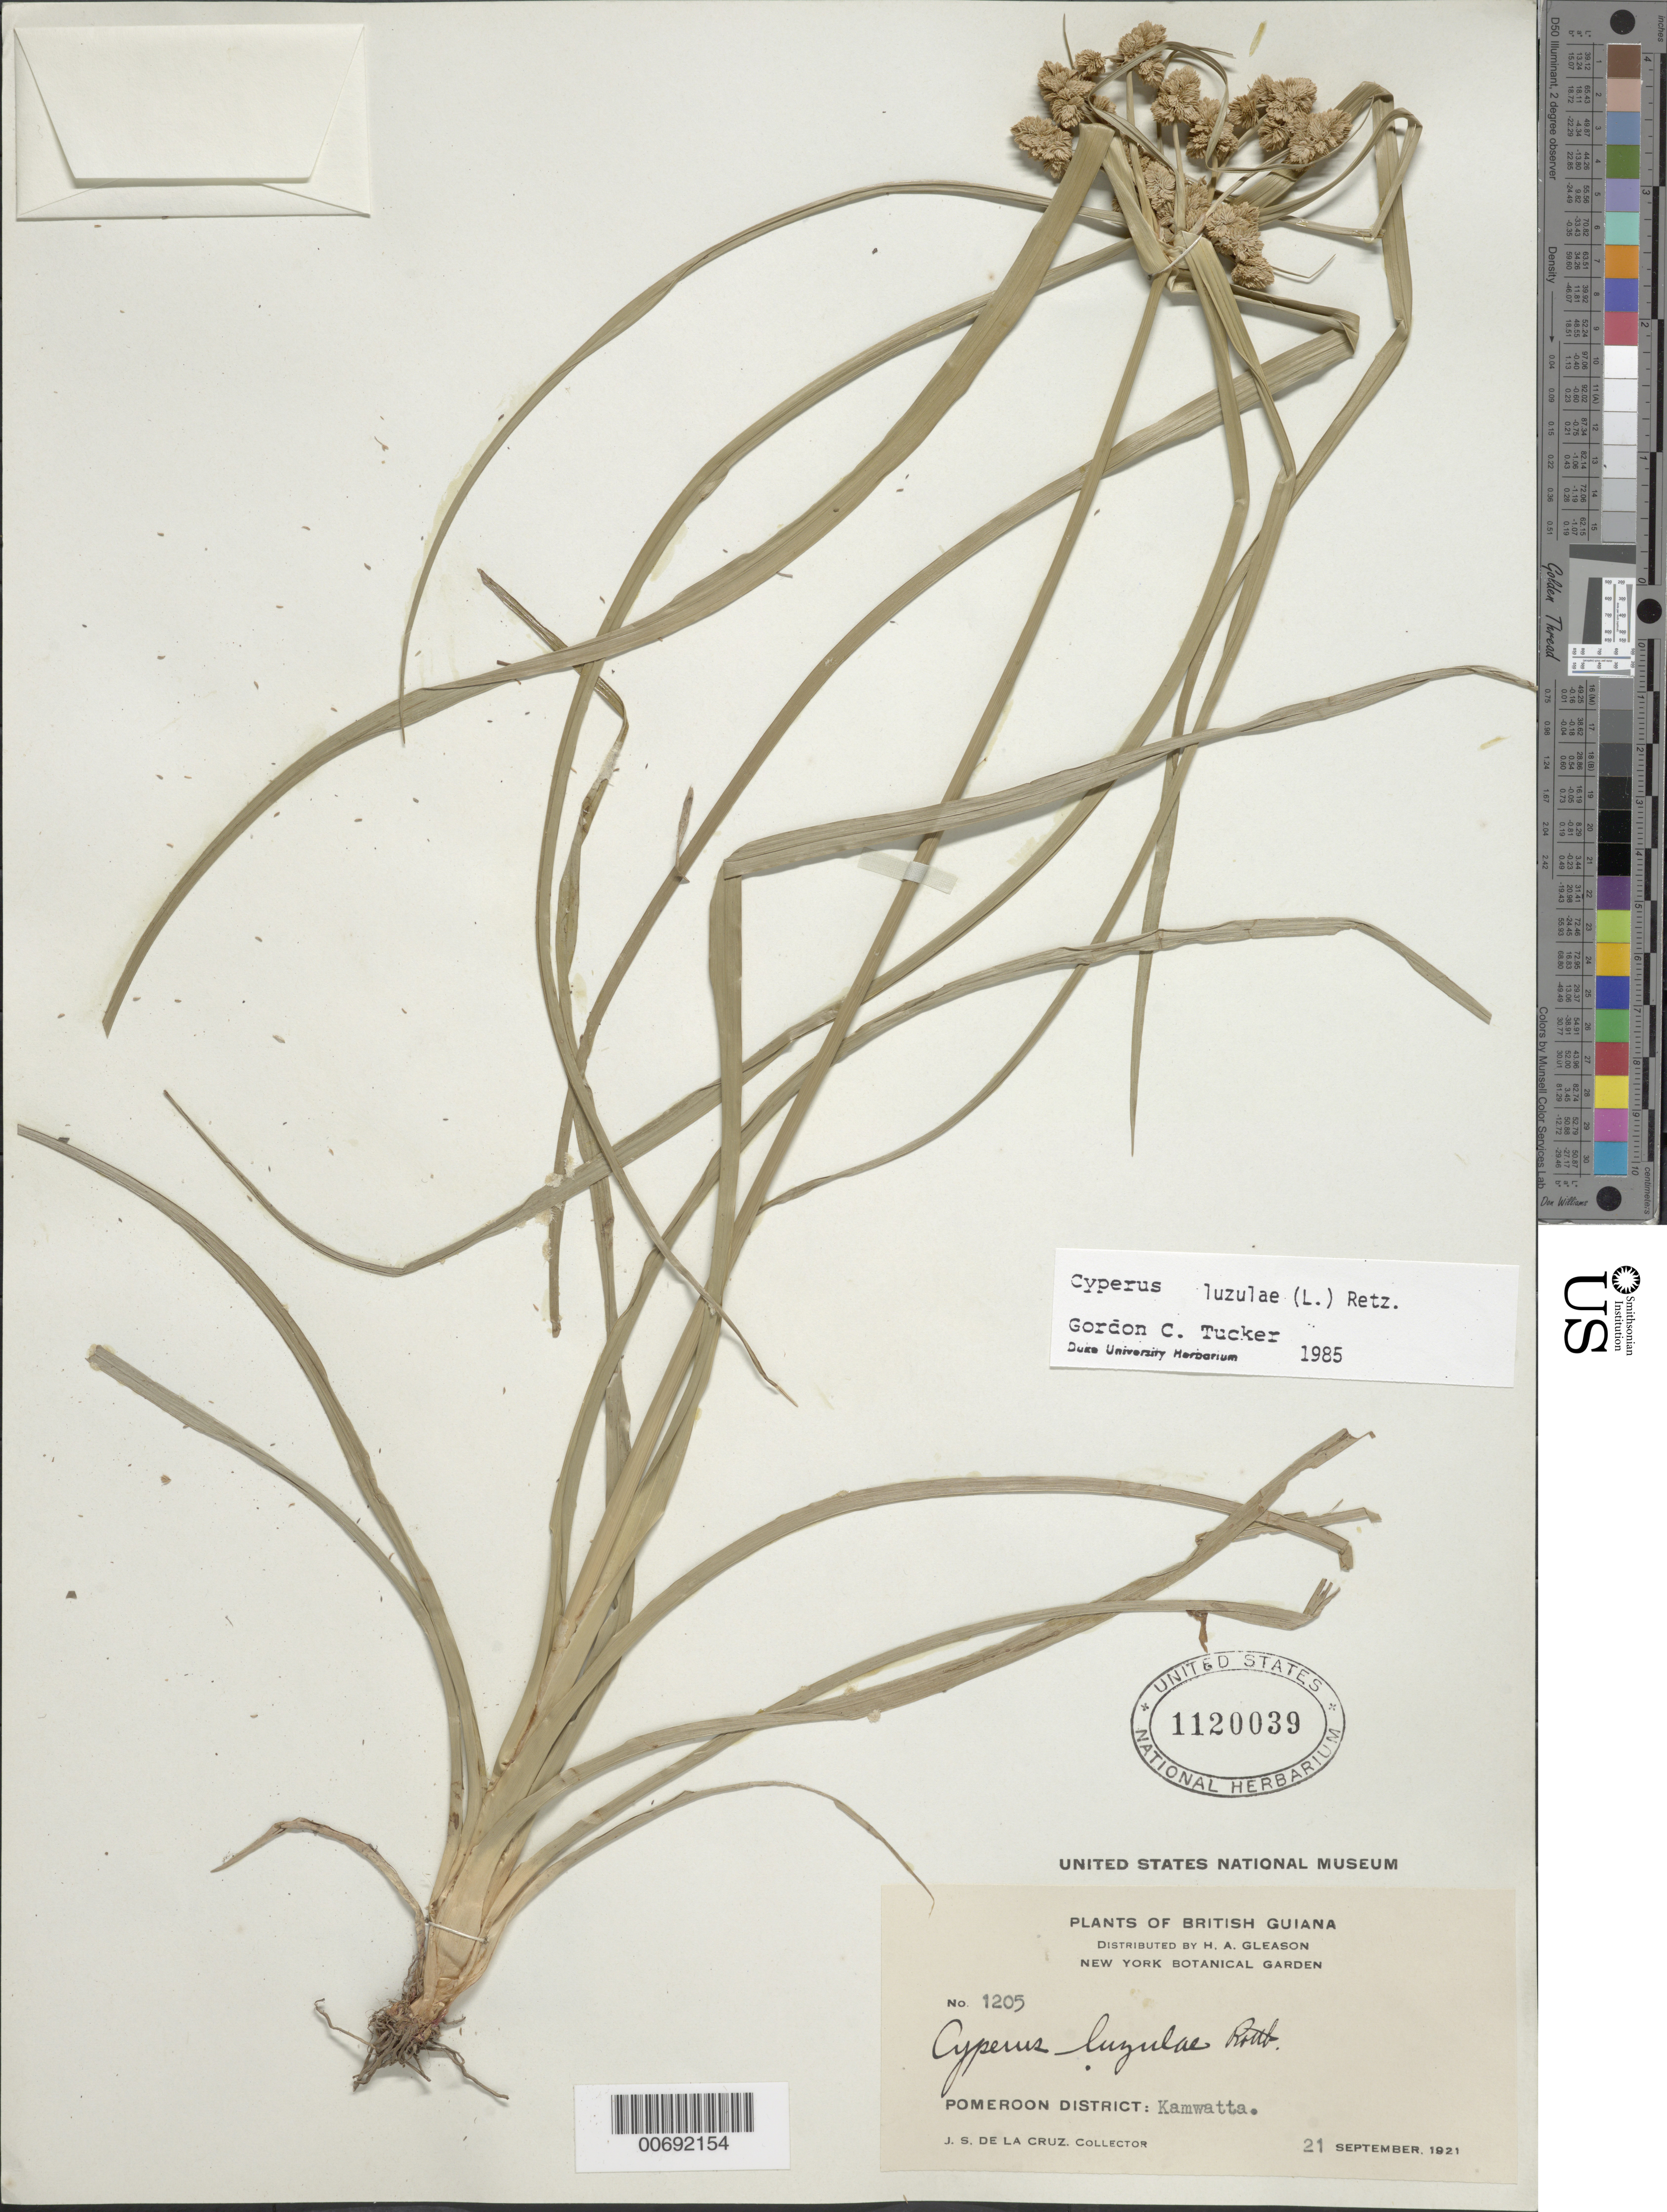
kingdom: Plantae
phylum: Tracheophyta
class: Liliopsida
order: Poales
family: Cyperaceae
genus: Cyperus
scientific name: Cyperus luzulae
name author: (L.) Rottb. ex Retz.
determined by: Tucker, G. C.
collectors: J. S. de la Cruz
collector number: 1205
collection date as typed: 21-Sep-21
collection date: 1921-09-21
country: Guyana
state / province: Barima-Waini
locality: Kamwatta, Pomeroon Dist.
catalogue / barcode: US 1120039